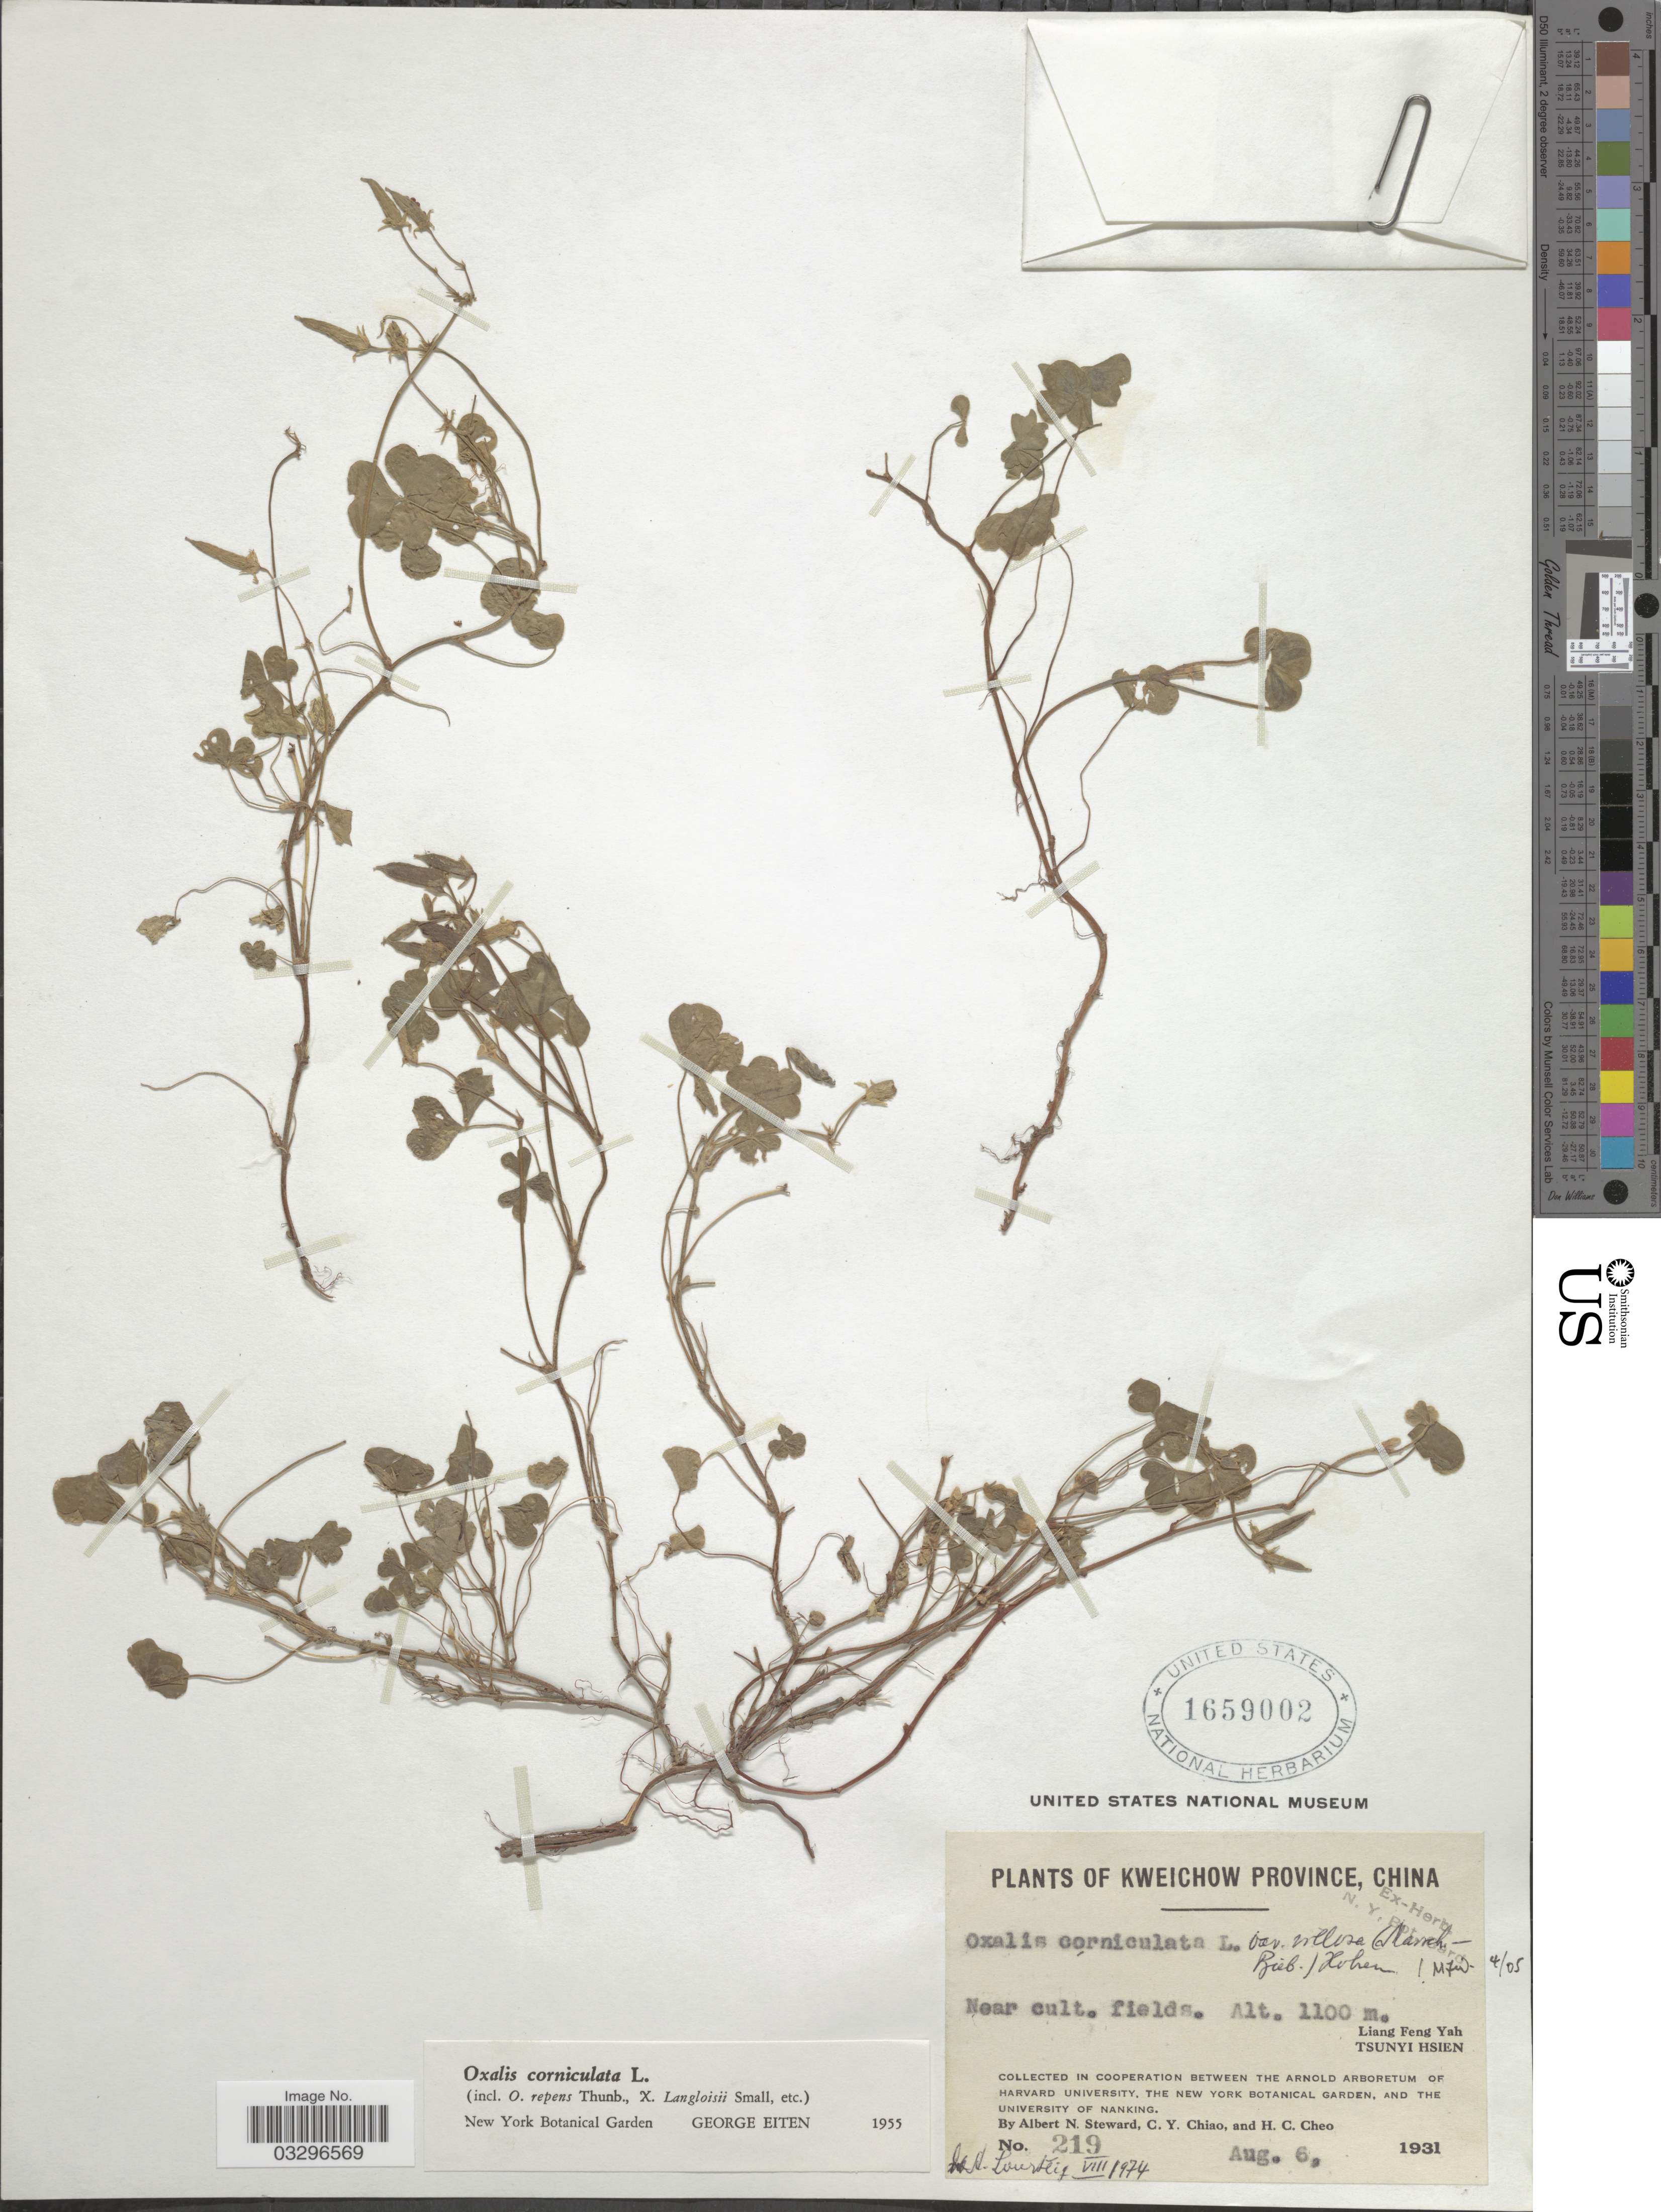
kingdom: Plantae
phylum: Tracheophyta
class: Magnoliopsida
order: Oxalidales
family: Oxalidaceae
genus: Oxalis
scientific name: Oxalis corniculata var. villosa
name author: (M. Bieb.) Hohen.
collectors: A. N. Steward, C. Y. Chiao & H. Cheo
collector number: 219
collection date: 1931-08-06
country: China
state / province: Guizhou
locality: Kweichow Province. Liang Feng Yah. Tsunyi Hsien.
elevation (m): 1100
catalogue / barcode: US 1659002